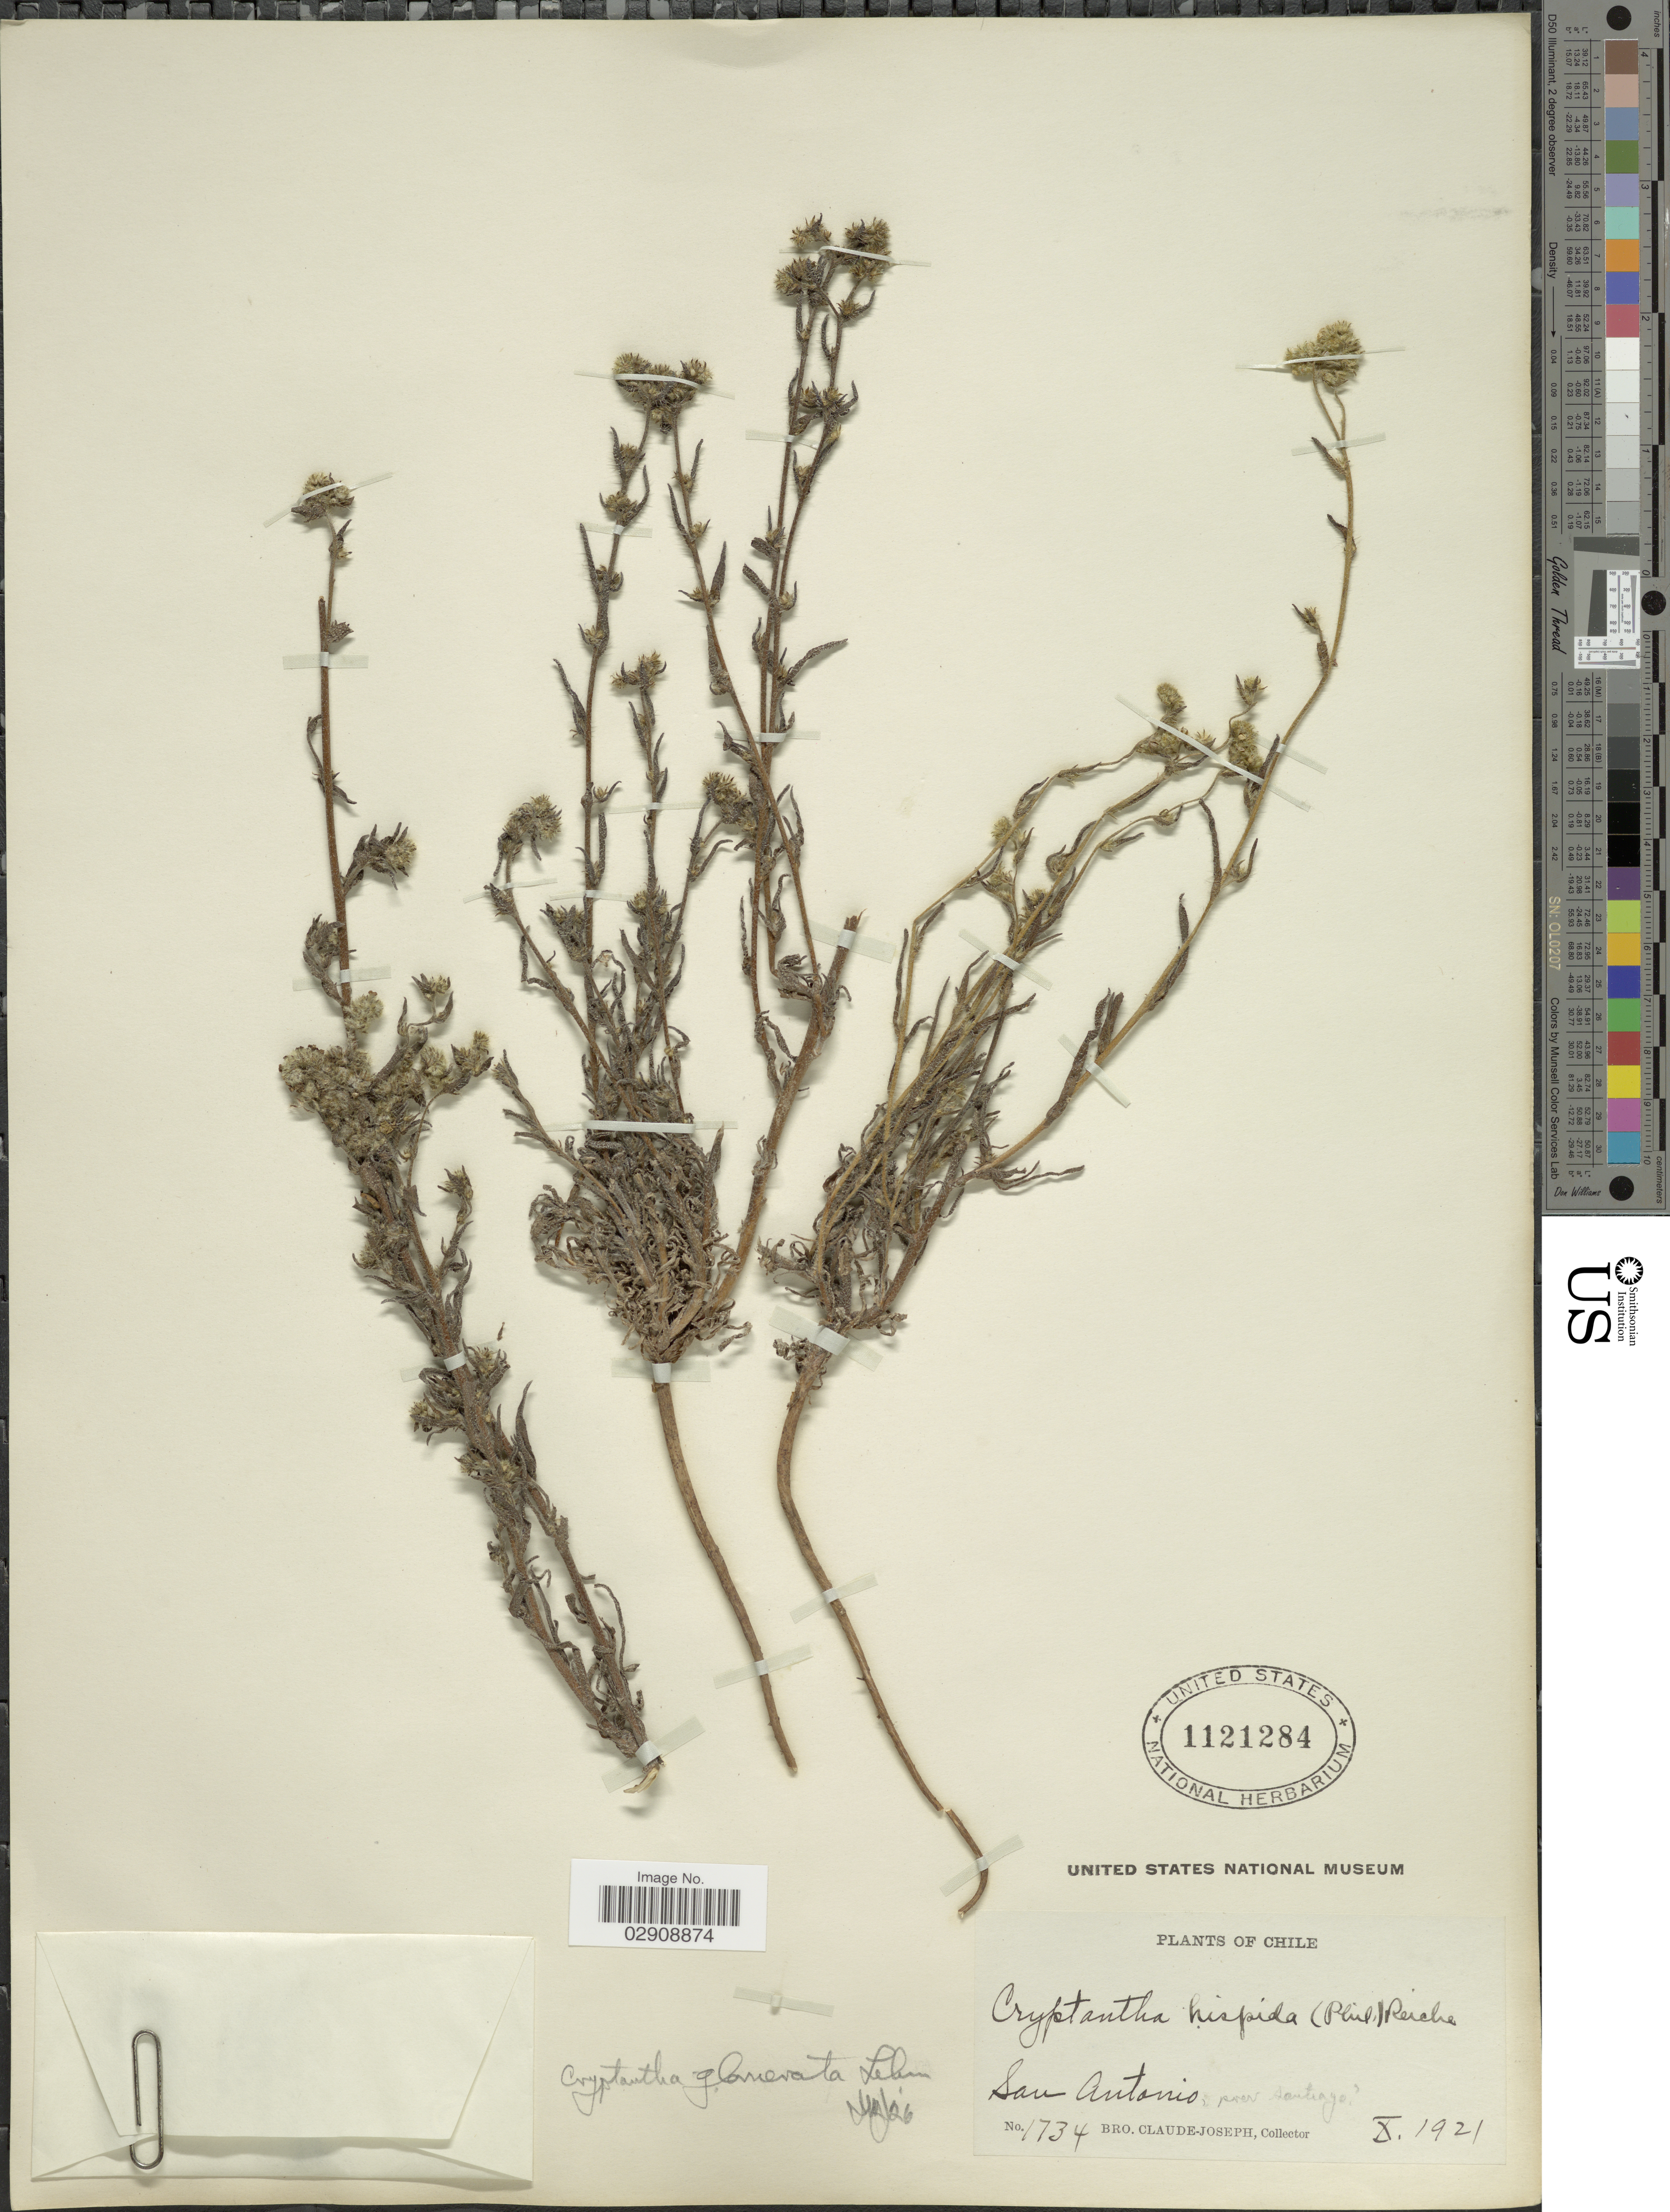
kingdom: Plantae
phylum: Tracheophyta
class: Magnoliopsida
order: Boraginales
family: Boraginaceae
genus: Cryptantha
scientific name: Cryptantha glomerata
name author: (G. Don) Lehm.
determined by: Moroni, Pablo, (SI), Instituto de Botanica Darwinion (ARGENTINA)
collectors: Bro. Claude-Joseph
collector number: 1734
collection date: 1921-10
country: Chile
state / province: Región Metropolitana (RM)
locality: San Antonio. Prov. Santiago. Chile.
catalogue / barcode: US 1121284